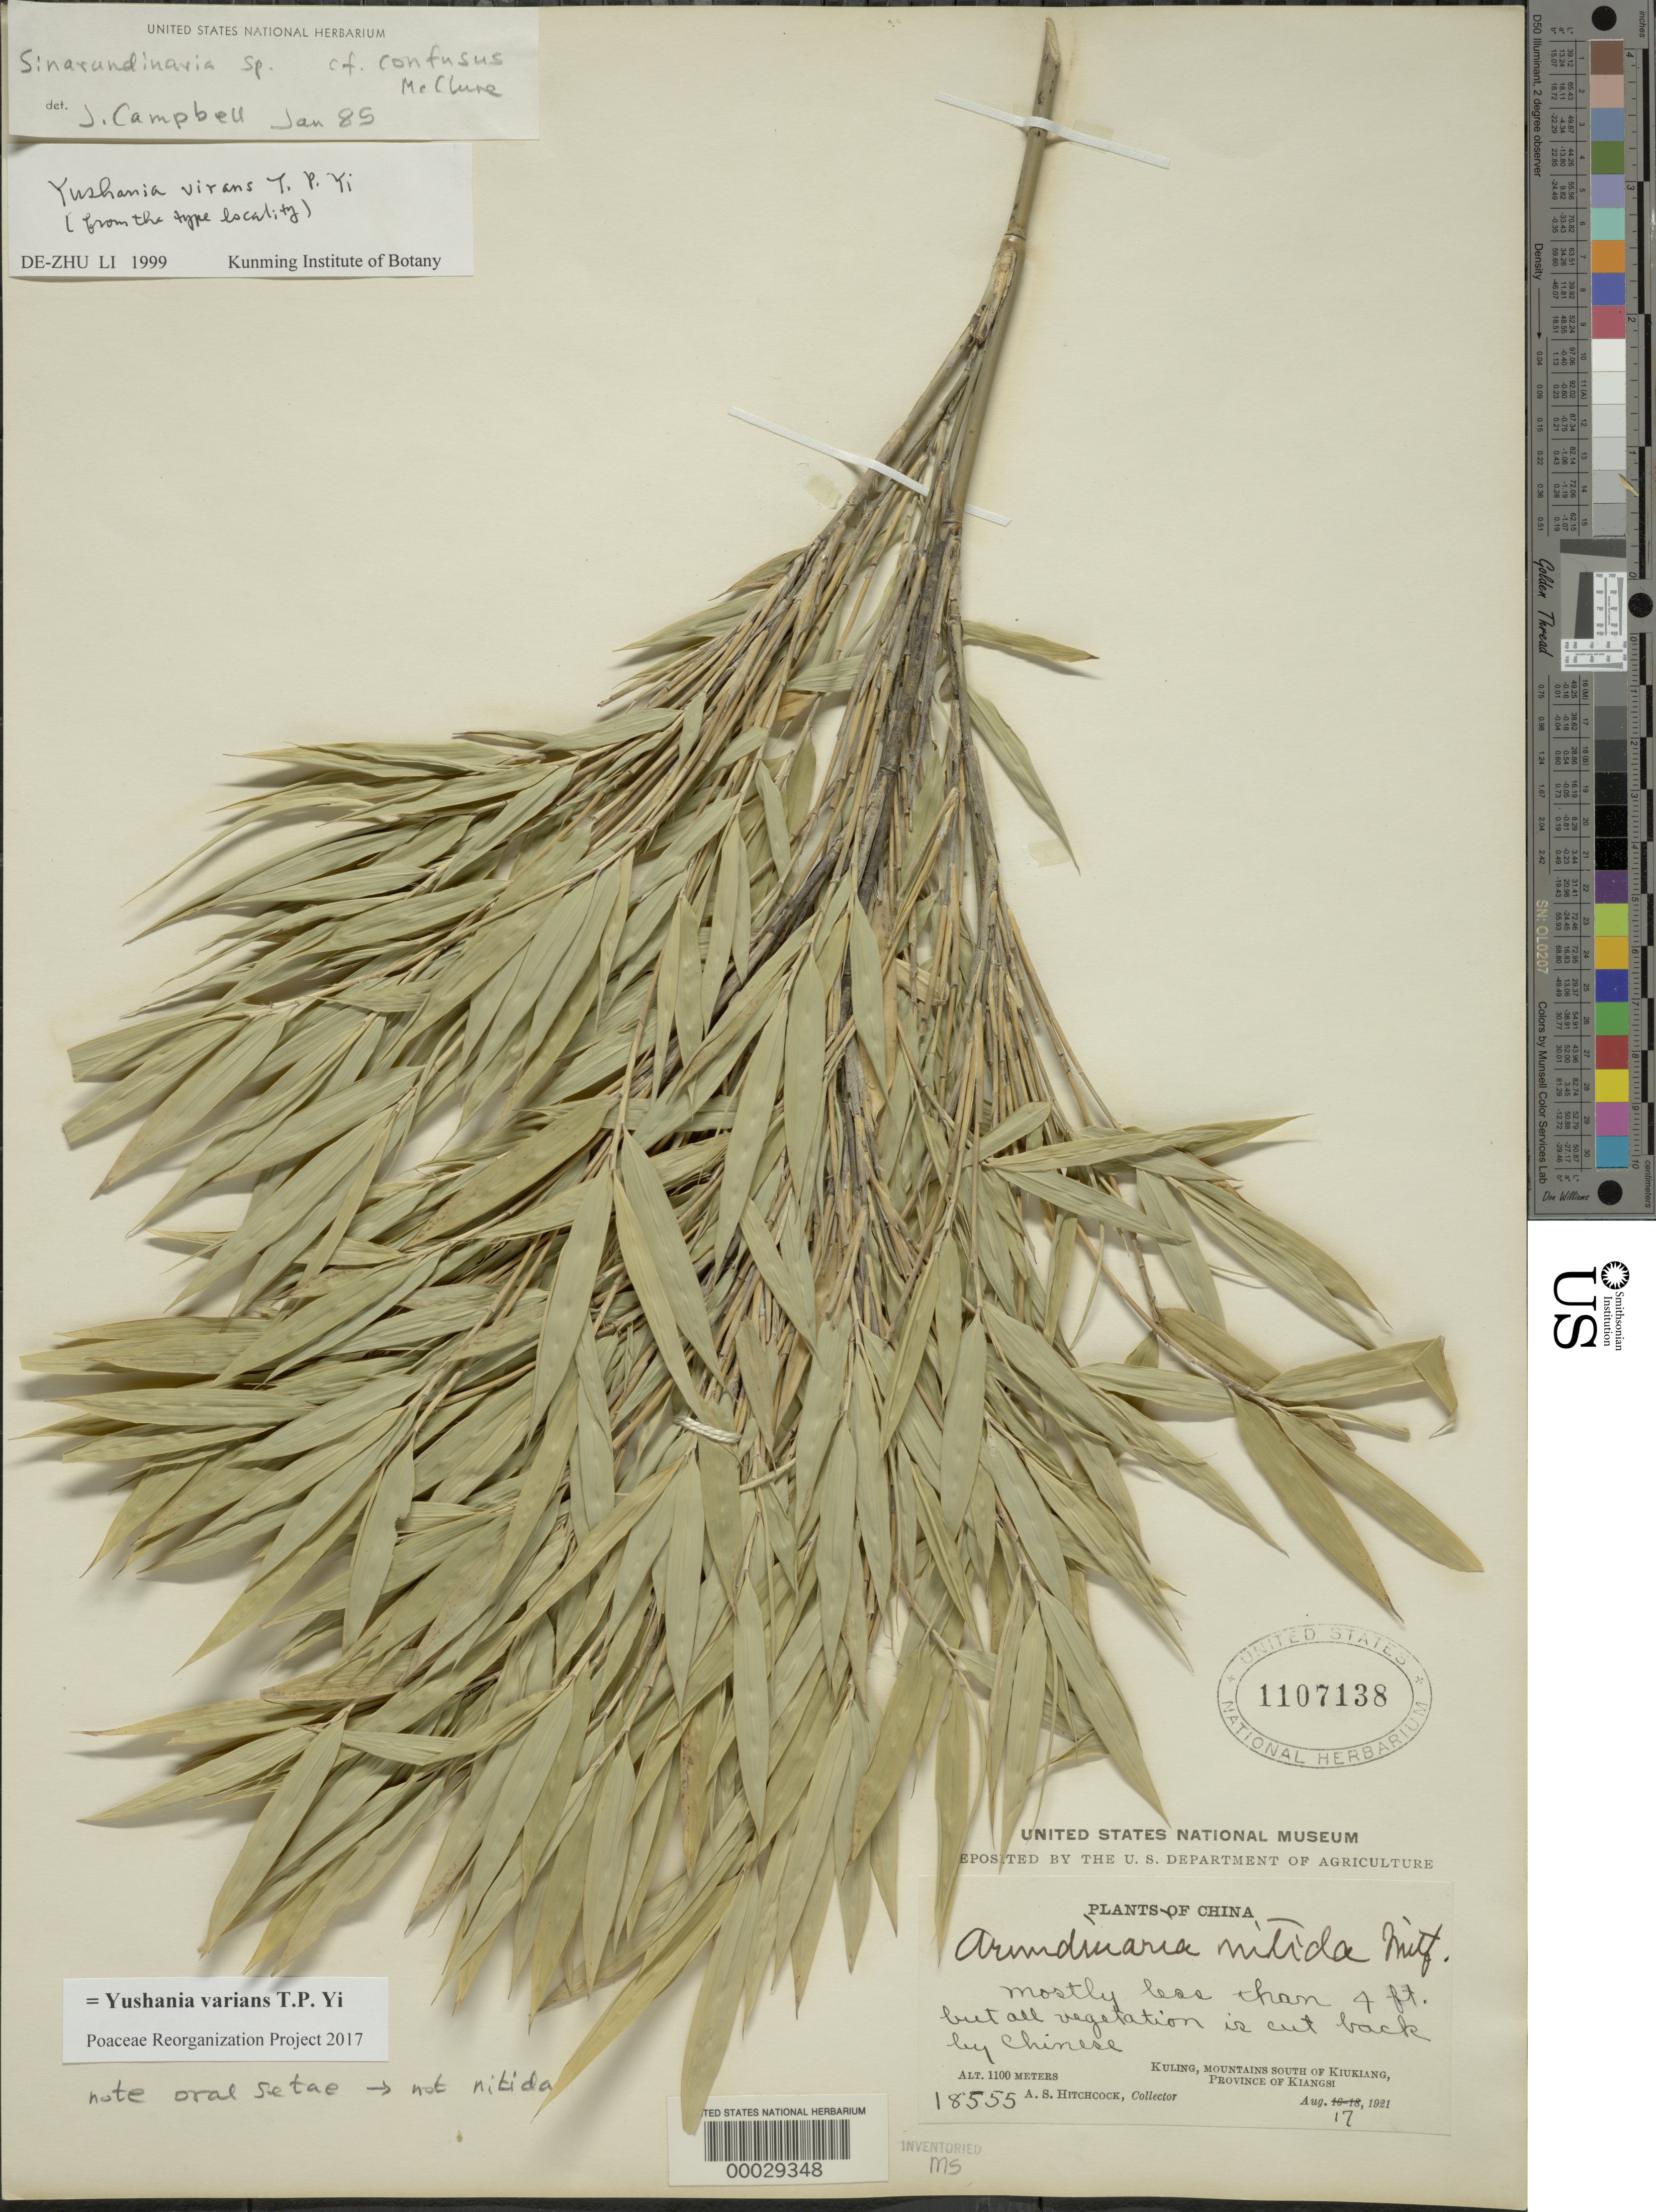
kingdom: Plantae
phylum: Tracheophyta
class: Liliopsida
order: Poales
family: Poaceae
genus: Yushania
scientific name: Yushania virans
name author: T.P. Yi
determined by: Li, D. Z.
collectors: A. S. Hitchcock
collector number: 18555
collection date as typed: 17 Aug 1921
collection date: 1921-08-17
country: China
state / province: Jiangxi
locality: Kuling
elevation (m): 1100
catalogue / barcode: US 1107138